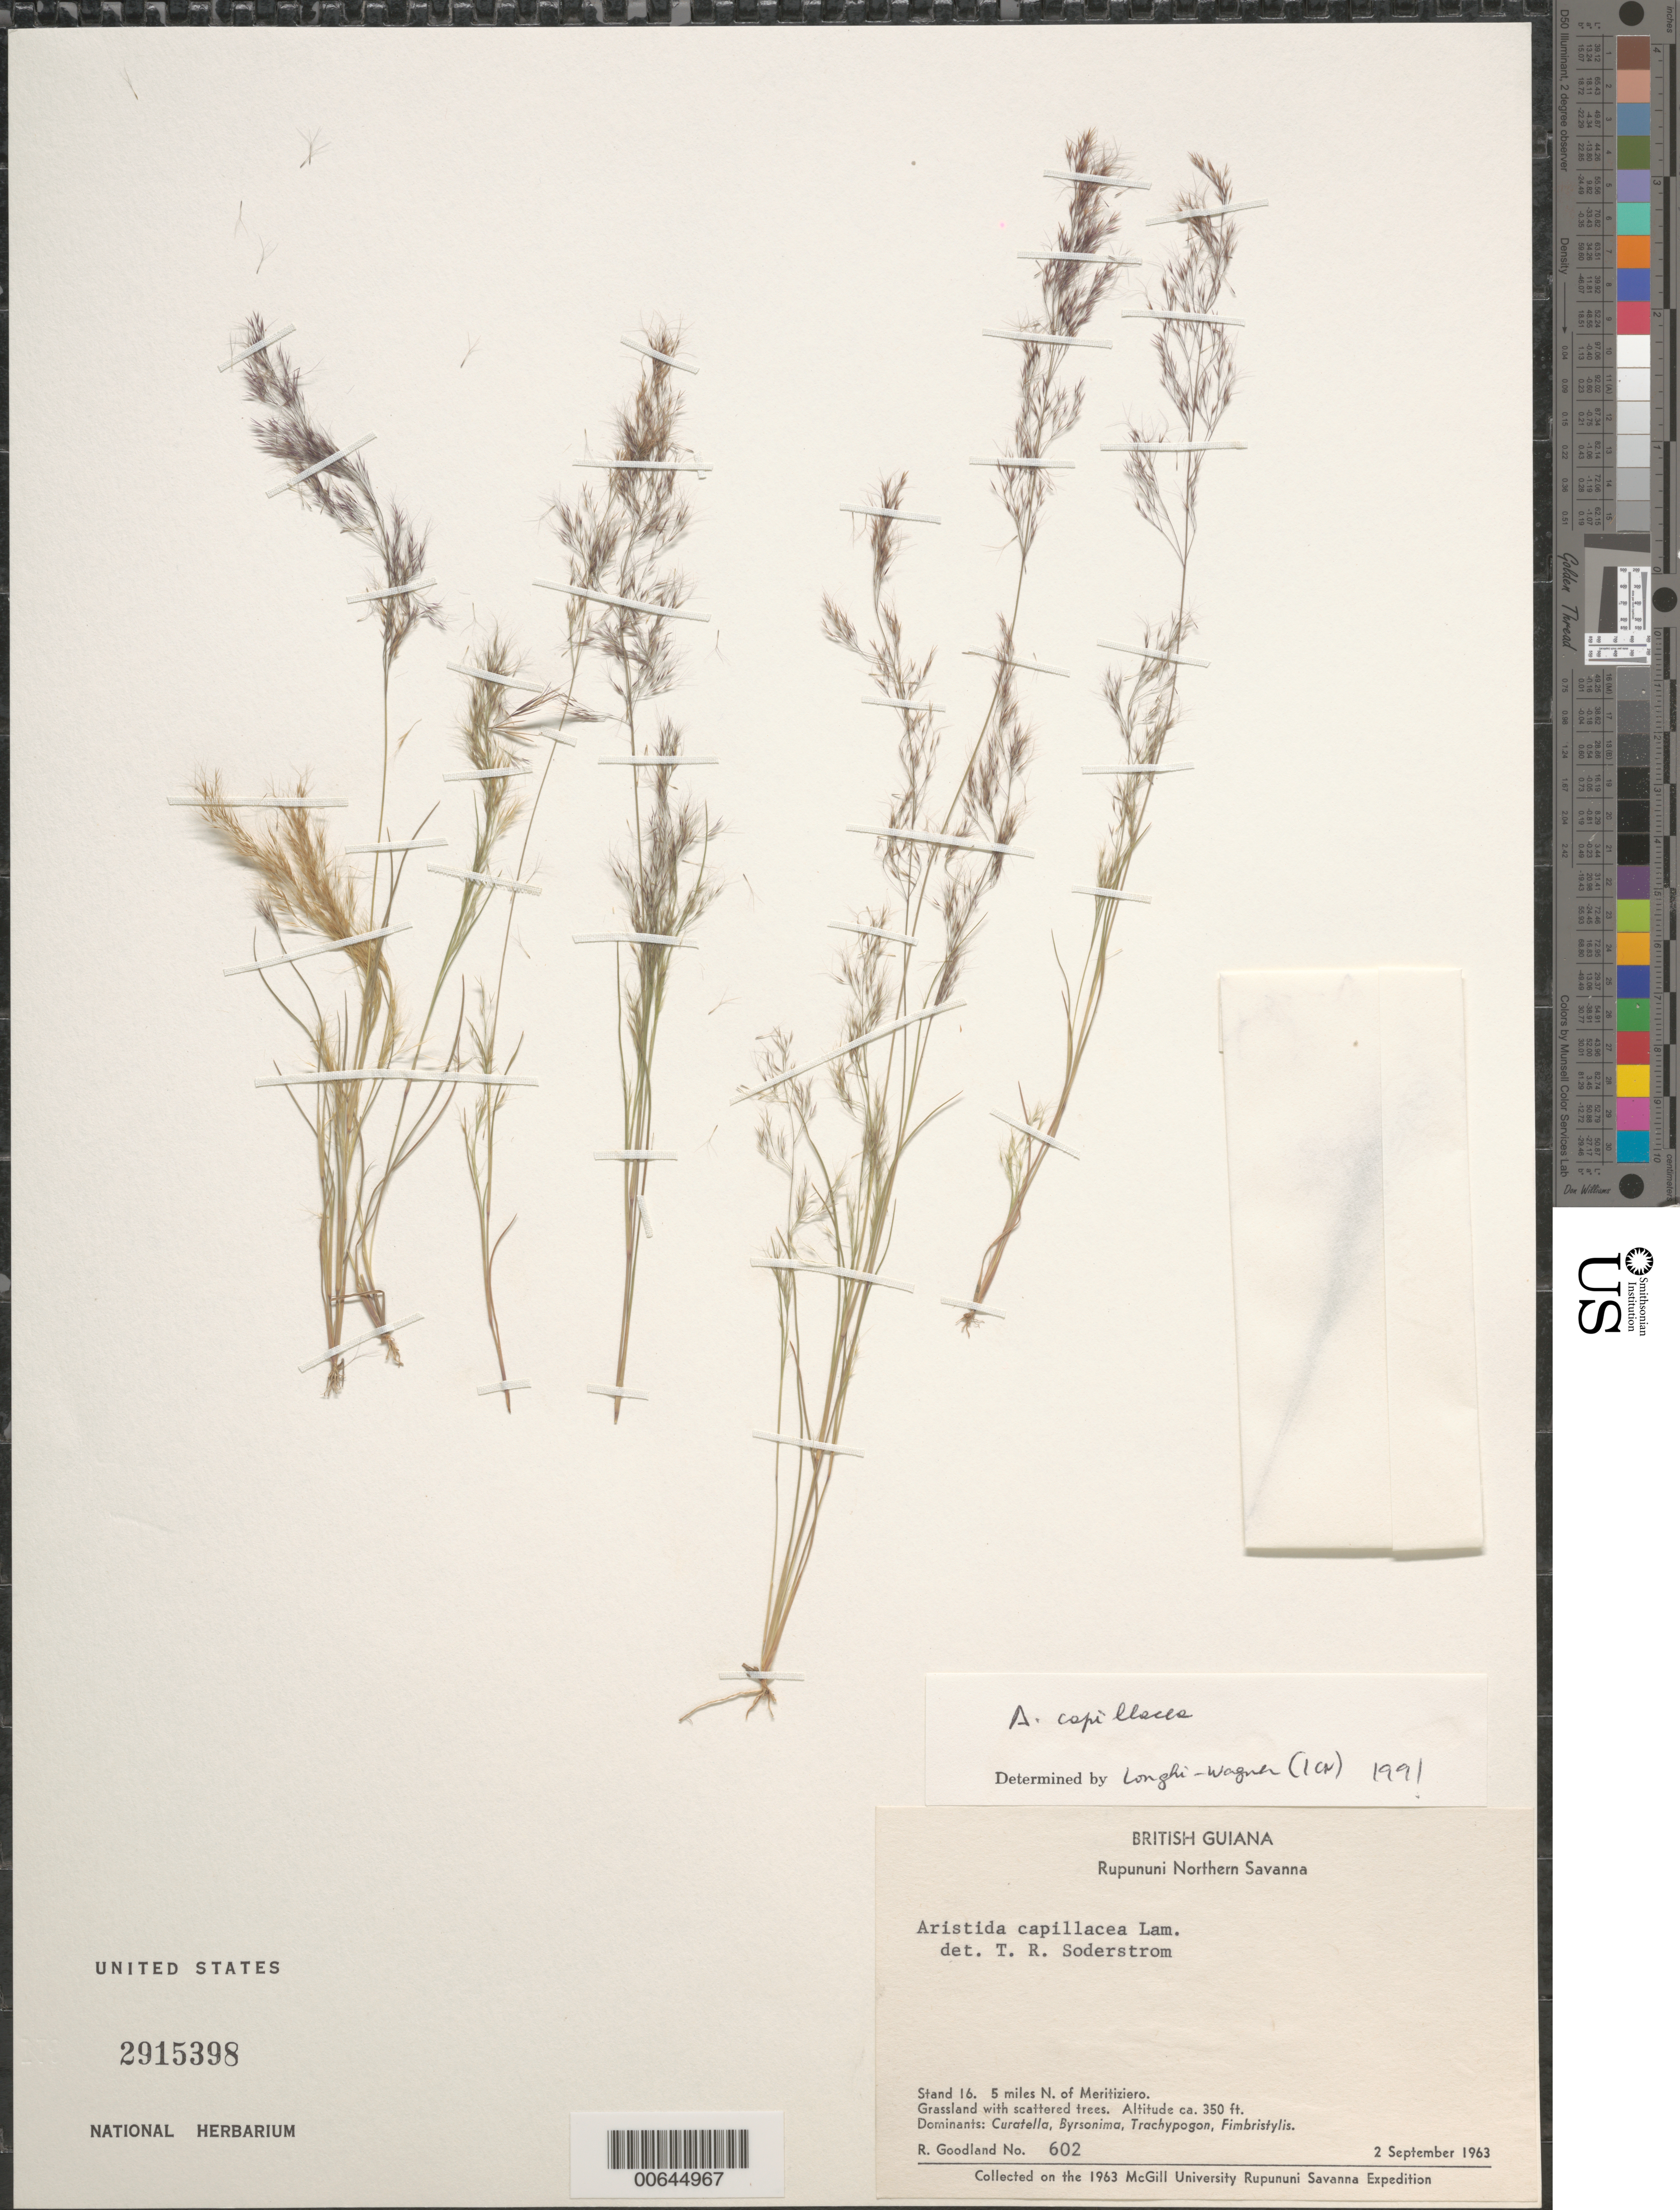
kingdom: Plantae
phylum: Tracheophyta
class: Liliopsida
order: Poales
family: Poaceae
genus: Aristida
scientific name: Aristida capillacea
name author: Lam.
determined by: Longhi-Wagner, Hilda M.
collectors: R. Goodland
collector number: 602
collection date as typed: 2-Sep-63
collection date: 1963-09-02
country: Guyana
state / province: U. Takutu-U. Essequibo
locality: Rupununi Northern Savanna, Meritiziero, 5 mi N of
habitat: Grassland with scattered trees. Dominants: Curatella, Byrsonima, Trachypogon, Fimbristylis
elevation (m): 107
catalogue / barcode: US 2915398